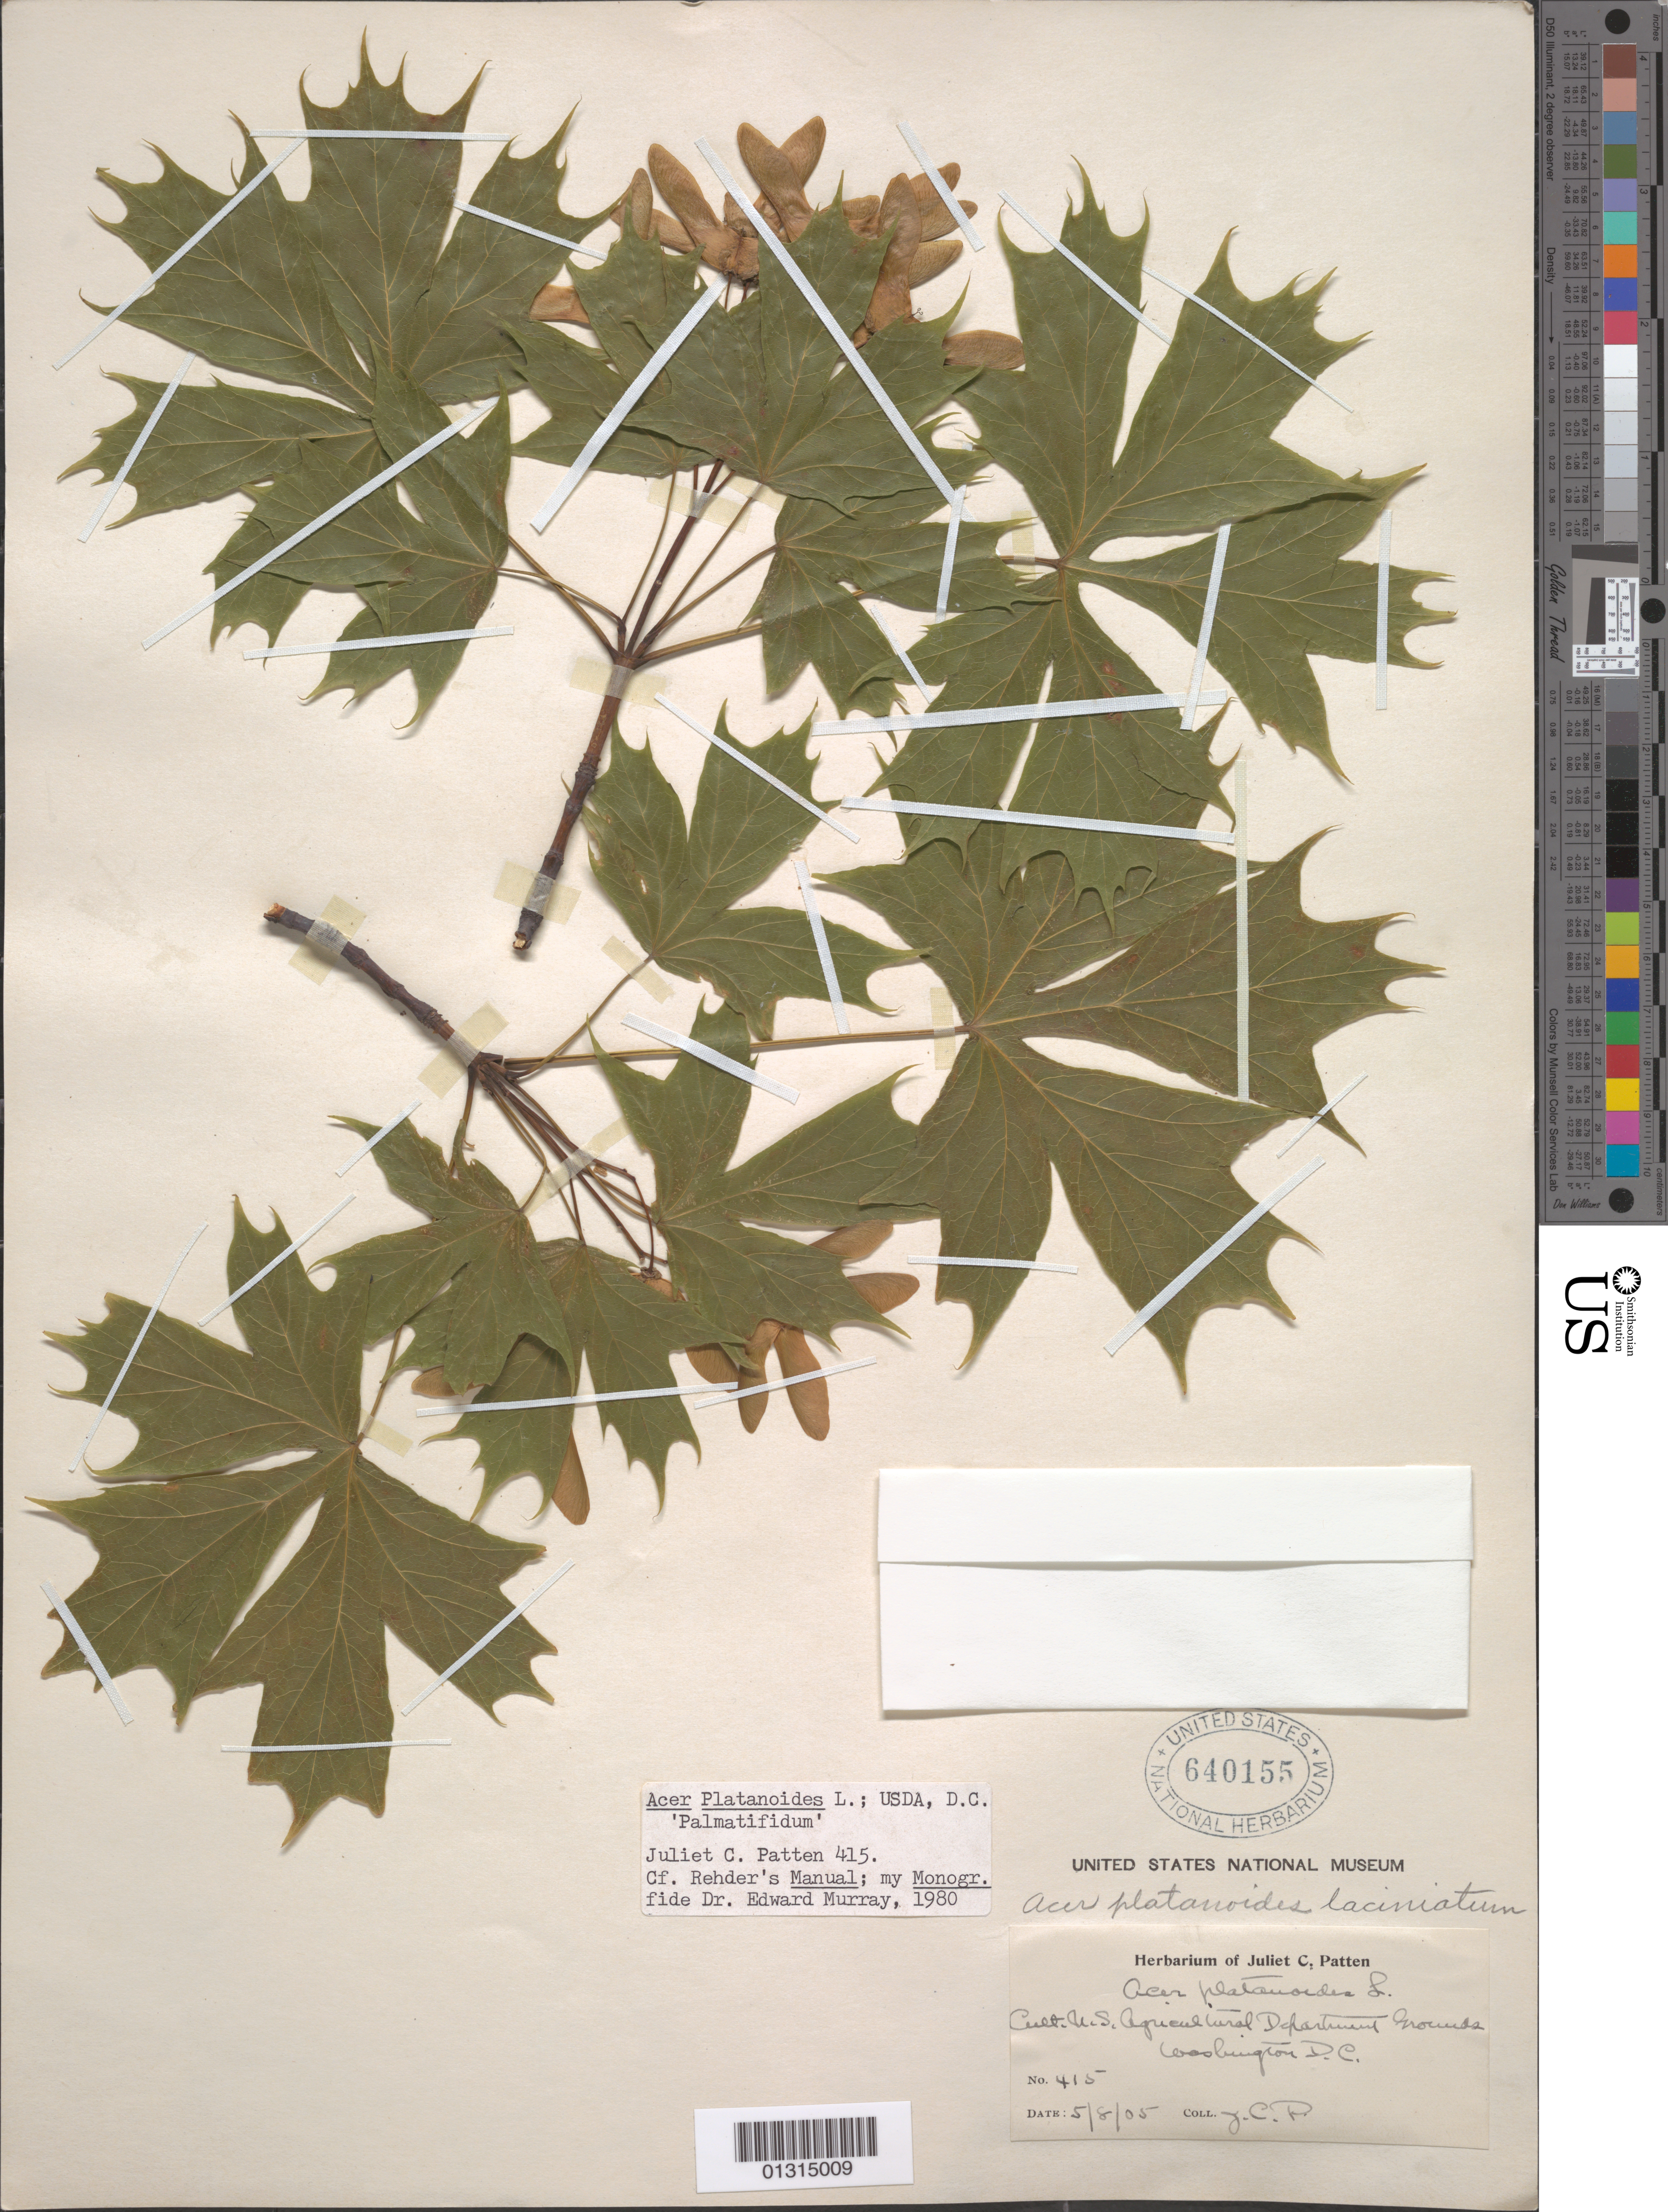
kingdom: Plantae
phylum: Tracheophyta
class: Magnoliopsida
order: Sapindales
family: Sapindaceae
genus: Acer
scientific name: Acer platanoides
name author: L.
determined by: Murray, Edward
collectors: J. Patten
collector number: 415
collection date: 1905-05-08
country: United States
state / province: District of Columbia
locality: U.S. Agricultural Department Grounds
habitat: Cultivated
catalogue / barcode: US 640155